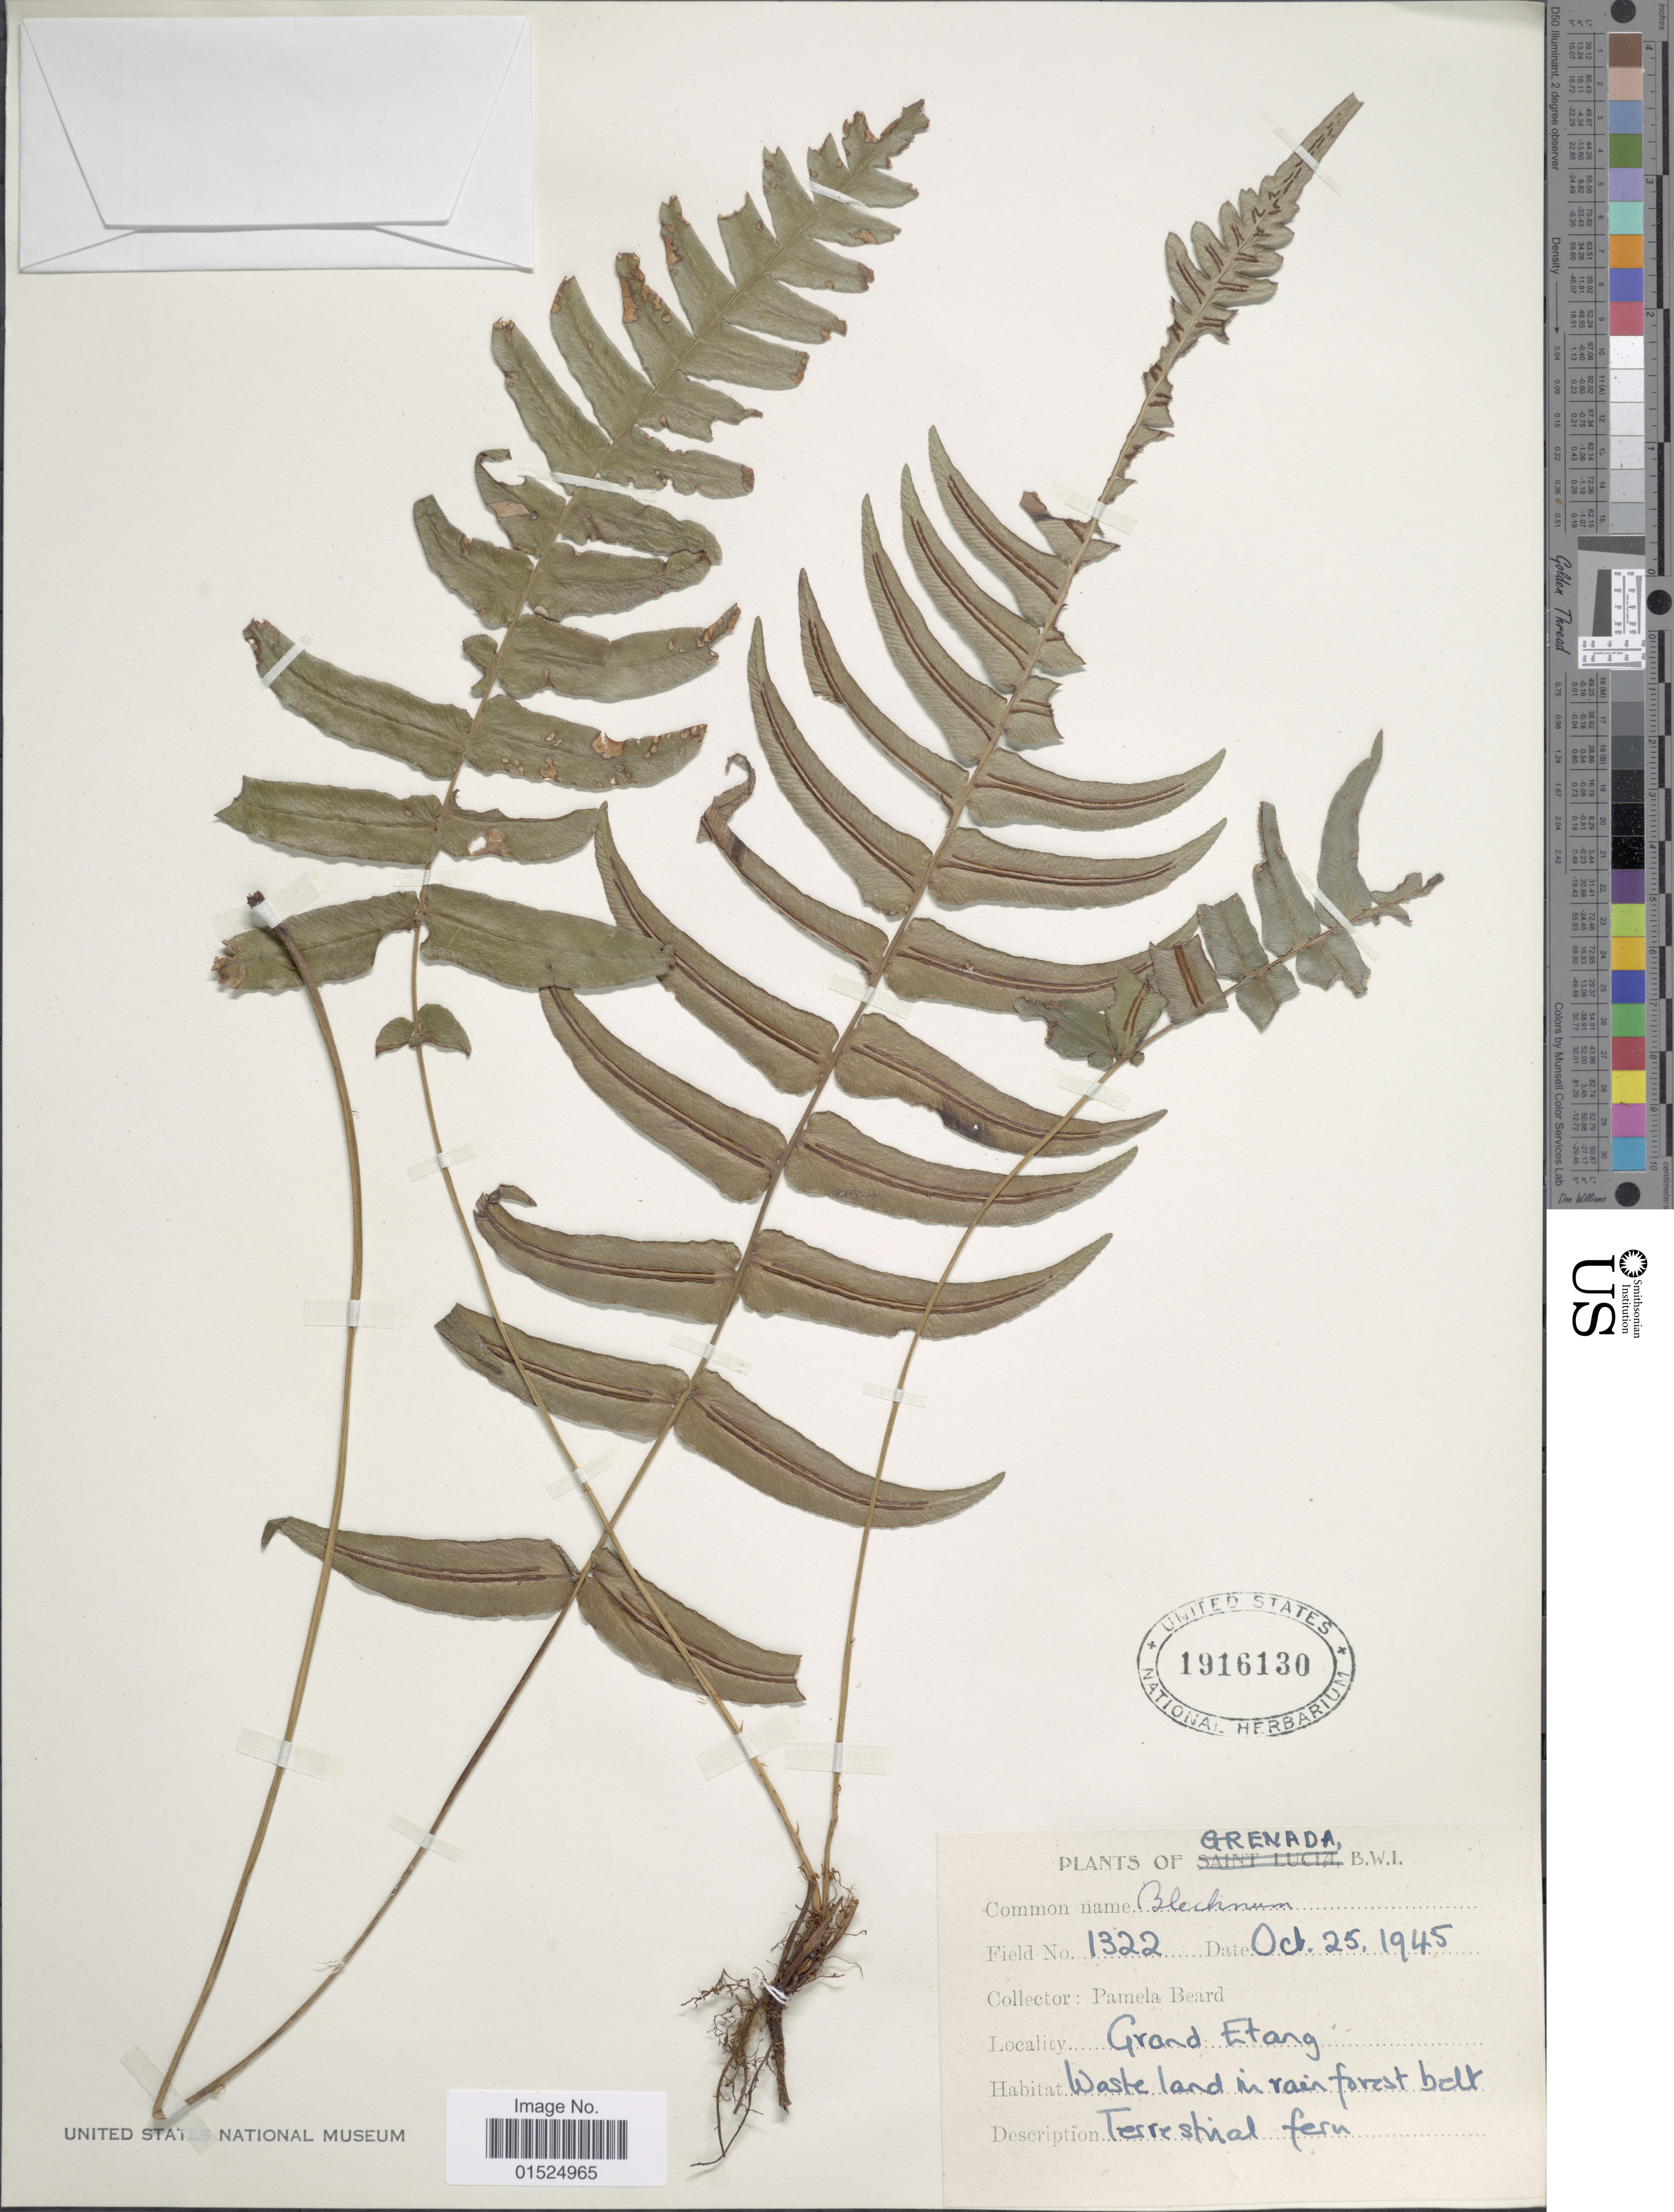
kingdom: Plantae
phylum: Tracheophyta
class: Polypodiopsida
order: Polypodiales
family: Blechnaceae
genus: Blechnum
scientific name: Blechnum occidentale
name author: L.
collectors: P. Beard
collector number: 1322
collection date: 1945-10-25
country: Grenada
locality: Grand Etang. Grenada B. W. I.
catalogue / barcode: US 1916130